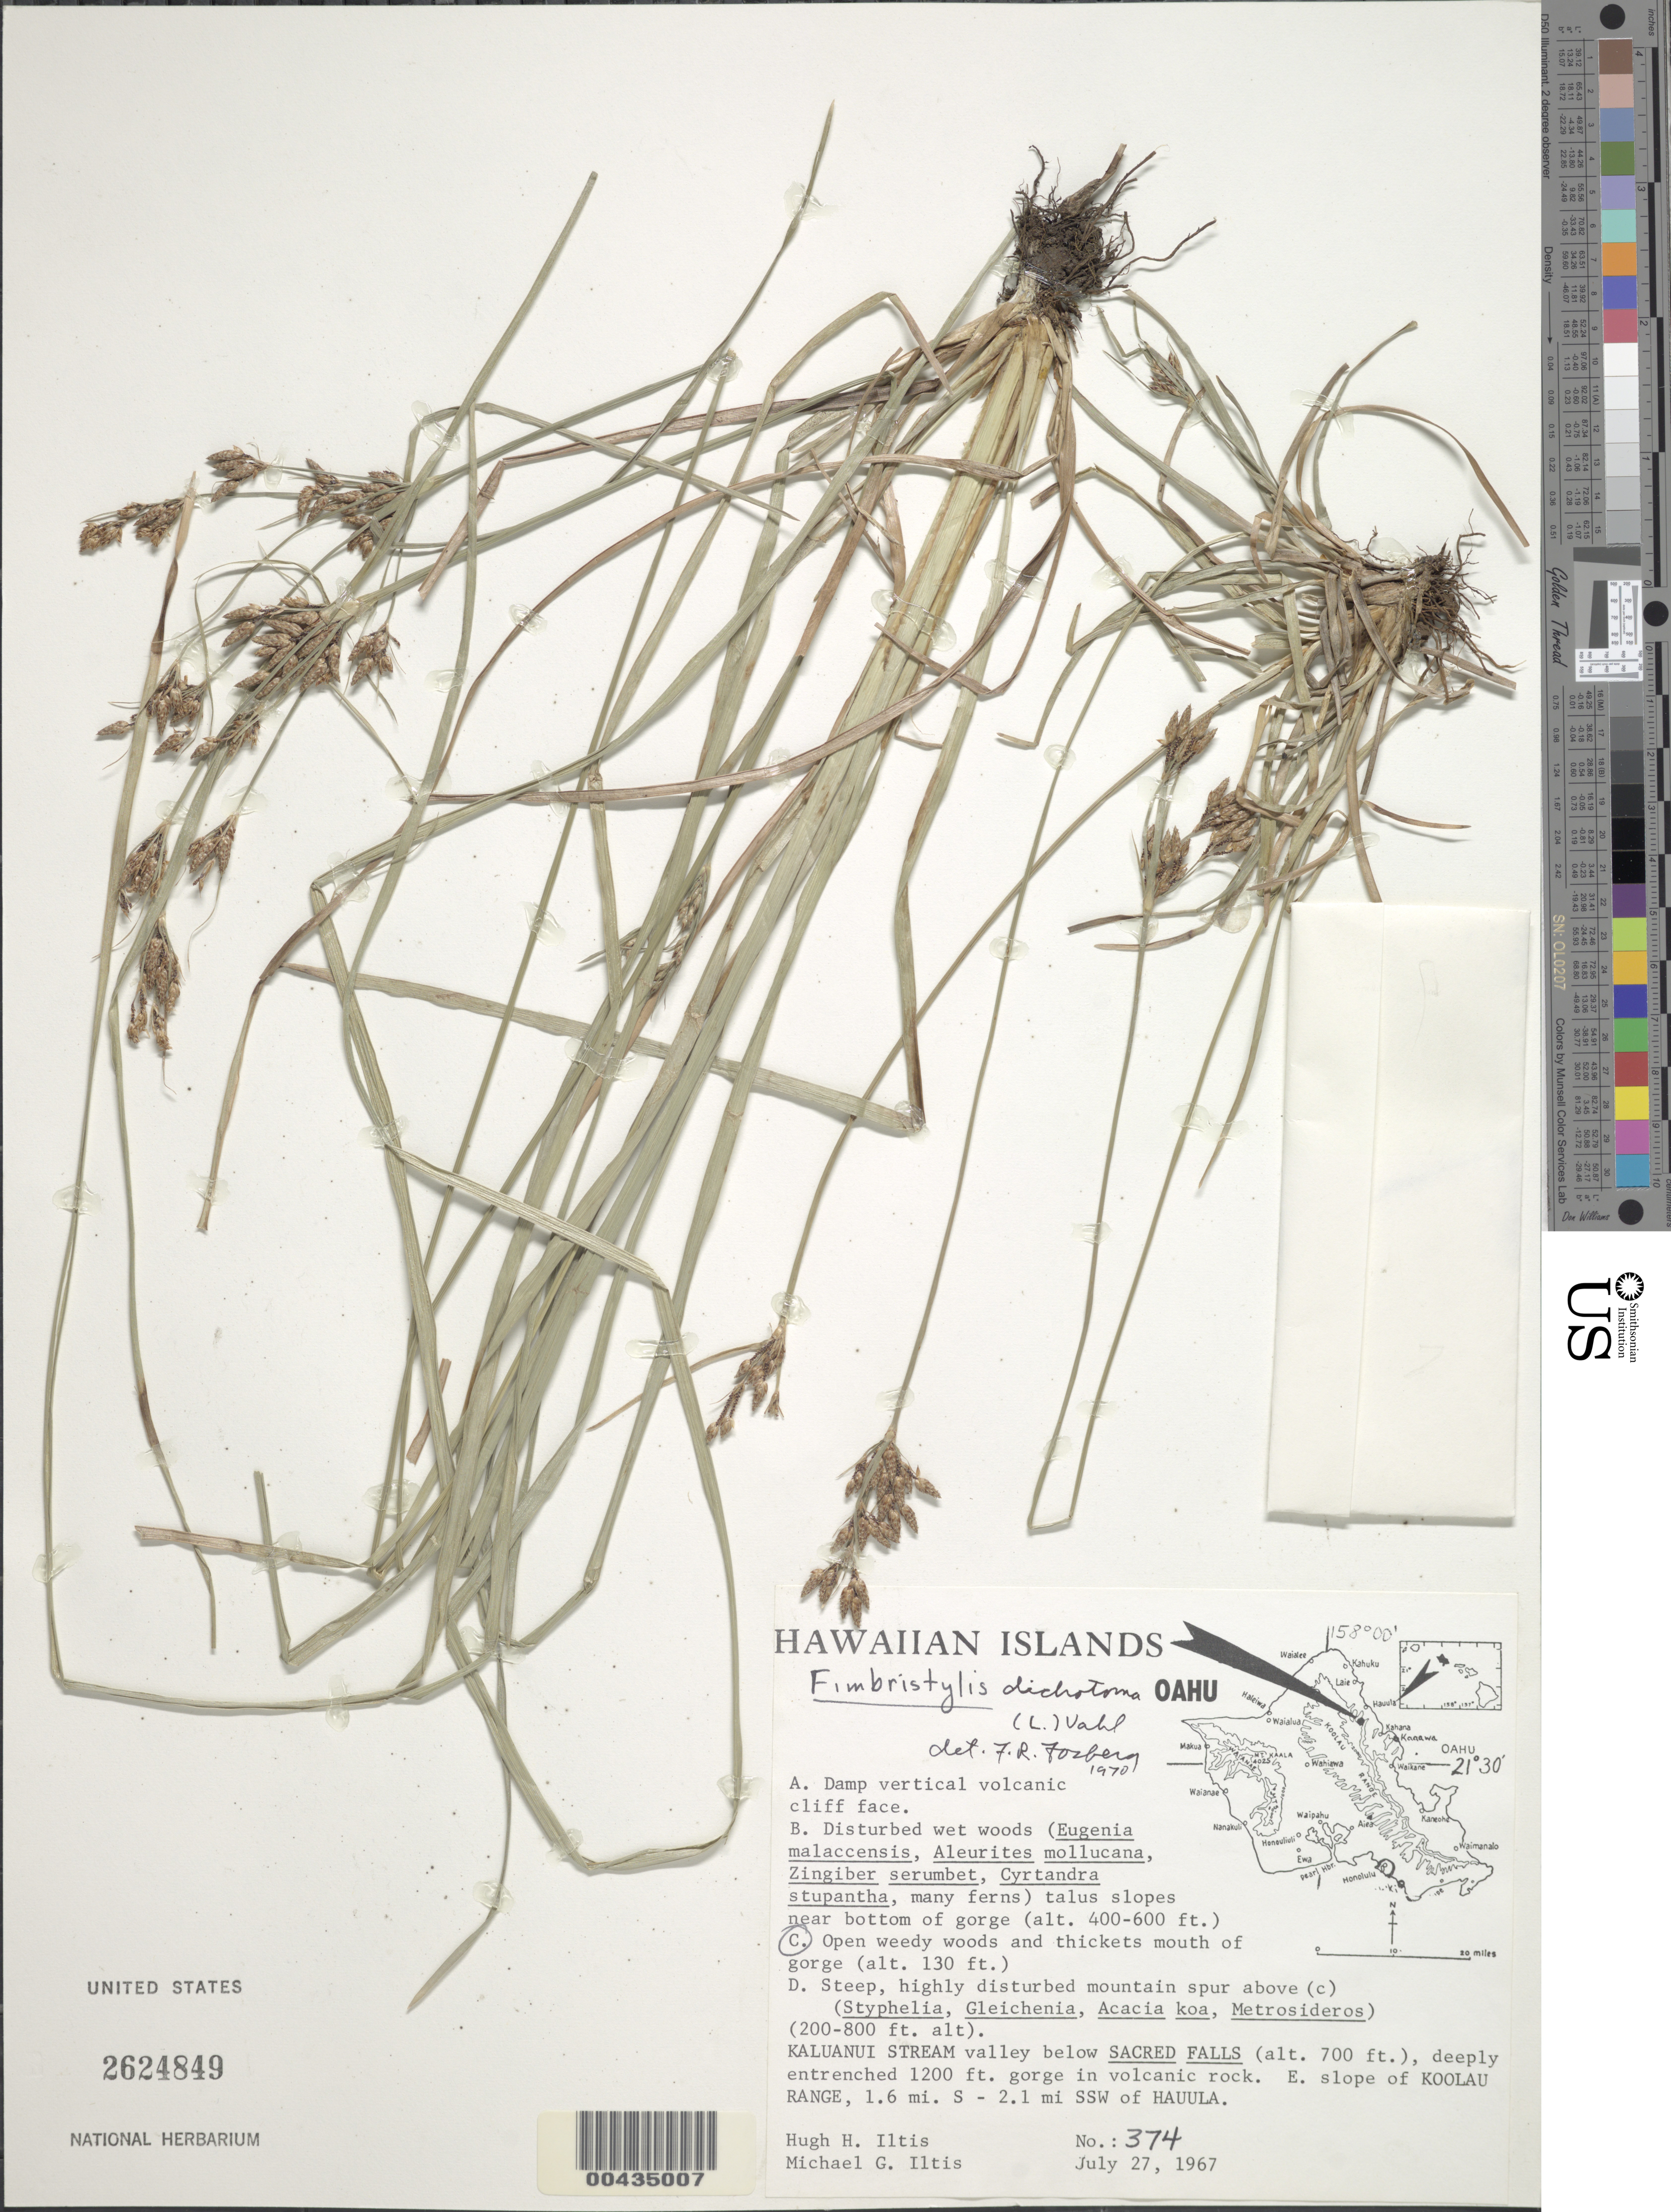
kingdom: Plantae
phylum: Tracheophyta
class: Liliopsida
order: Poales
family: Cyperaceae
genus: Fimbristylis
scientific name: Fimbristylis dichotoma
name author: (L.) Vahl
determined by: Fosberg, F. R.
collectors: H. H. Iltis & M. G. Iltis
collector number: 374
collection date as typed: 27 Jul 1967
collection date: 1967-07-27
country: United States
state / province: Hawaii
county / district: Honolulu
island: Oahu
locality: Mouth of gorge, Kaluanui Stream Valley below Sacred Falls, E slope of Koolau Range, 1.6 mi S - 2.1 mi SSW of Hauula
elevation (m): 40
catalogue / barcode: US 2624849